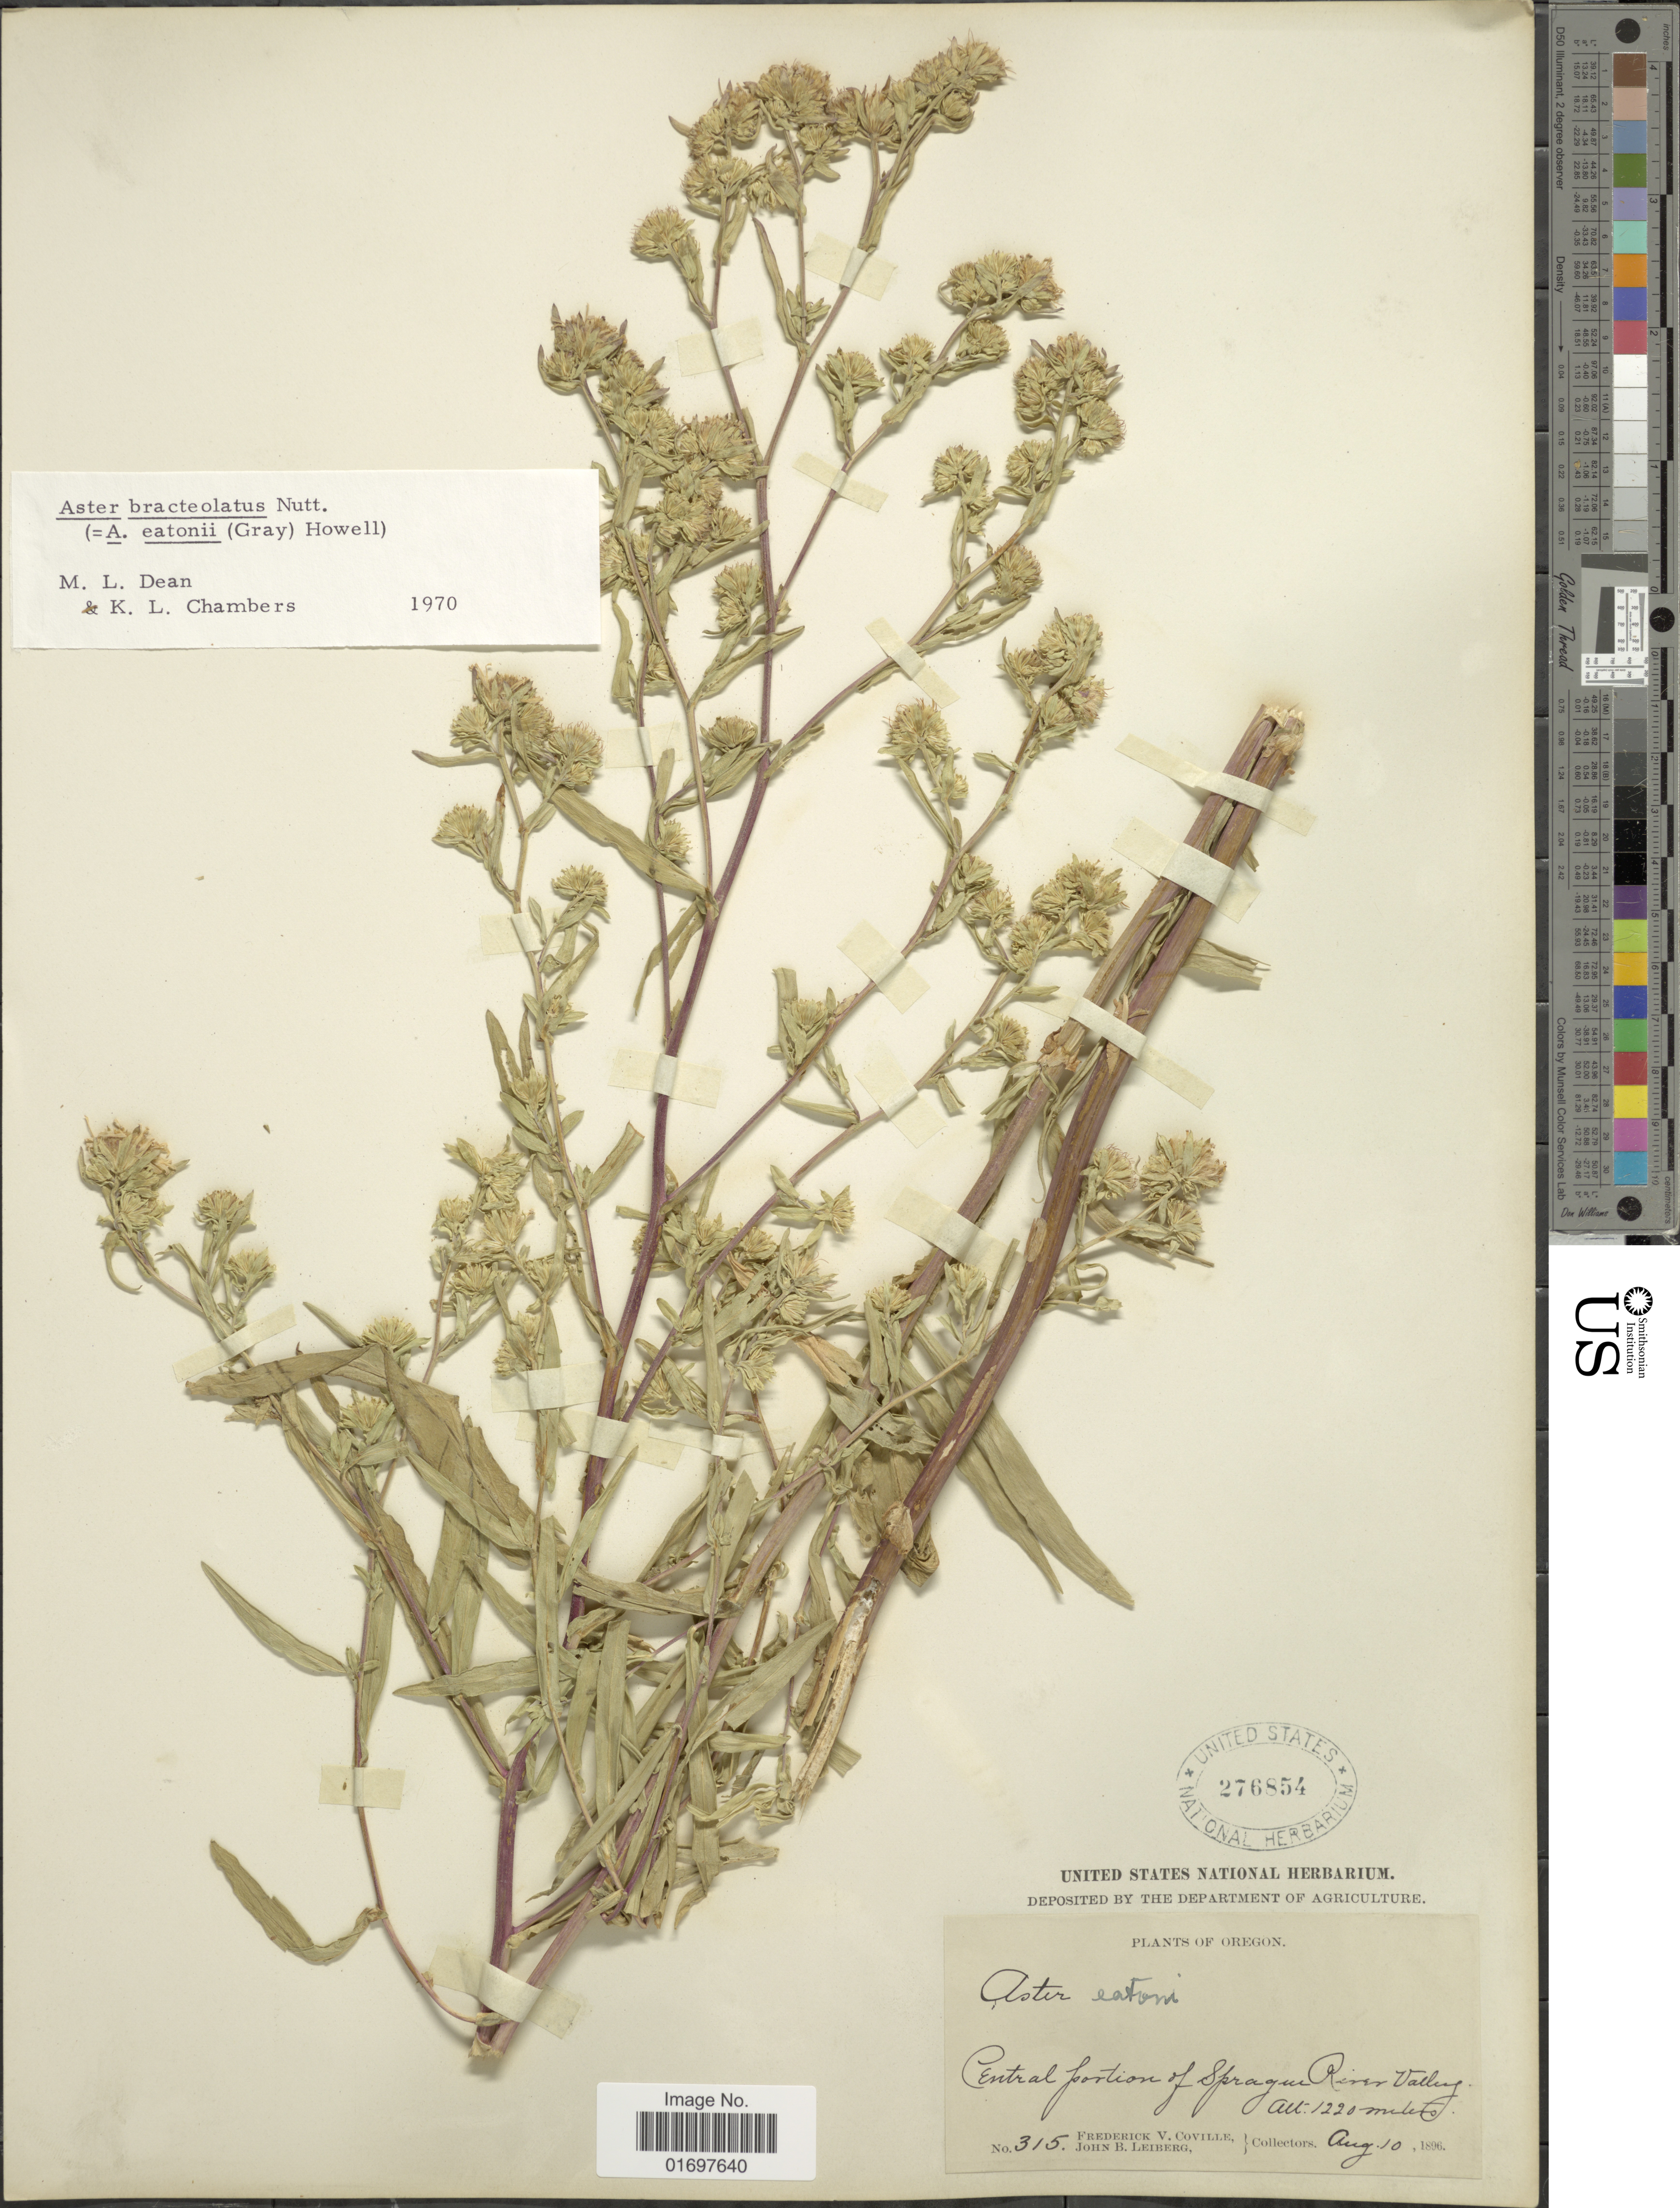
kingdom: Plantae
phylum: Tracheophyta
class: Magnoliopsida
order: Asterales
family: Asteraceae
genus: Symphyotrichum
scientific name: Symphyotrichum bracteolatum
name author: (Nutt.) G.L. Nesom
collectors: F. V. Coville & J. B. Leiberg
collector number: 315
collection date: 1896-08-10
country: United States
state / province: Oregon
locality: Central portion of Sprague River Valley.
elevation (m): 1220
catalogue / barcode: US 276854